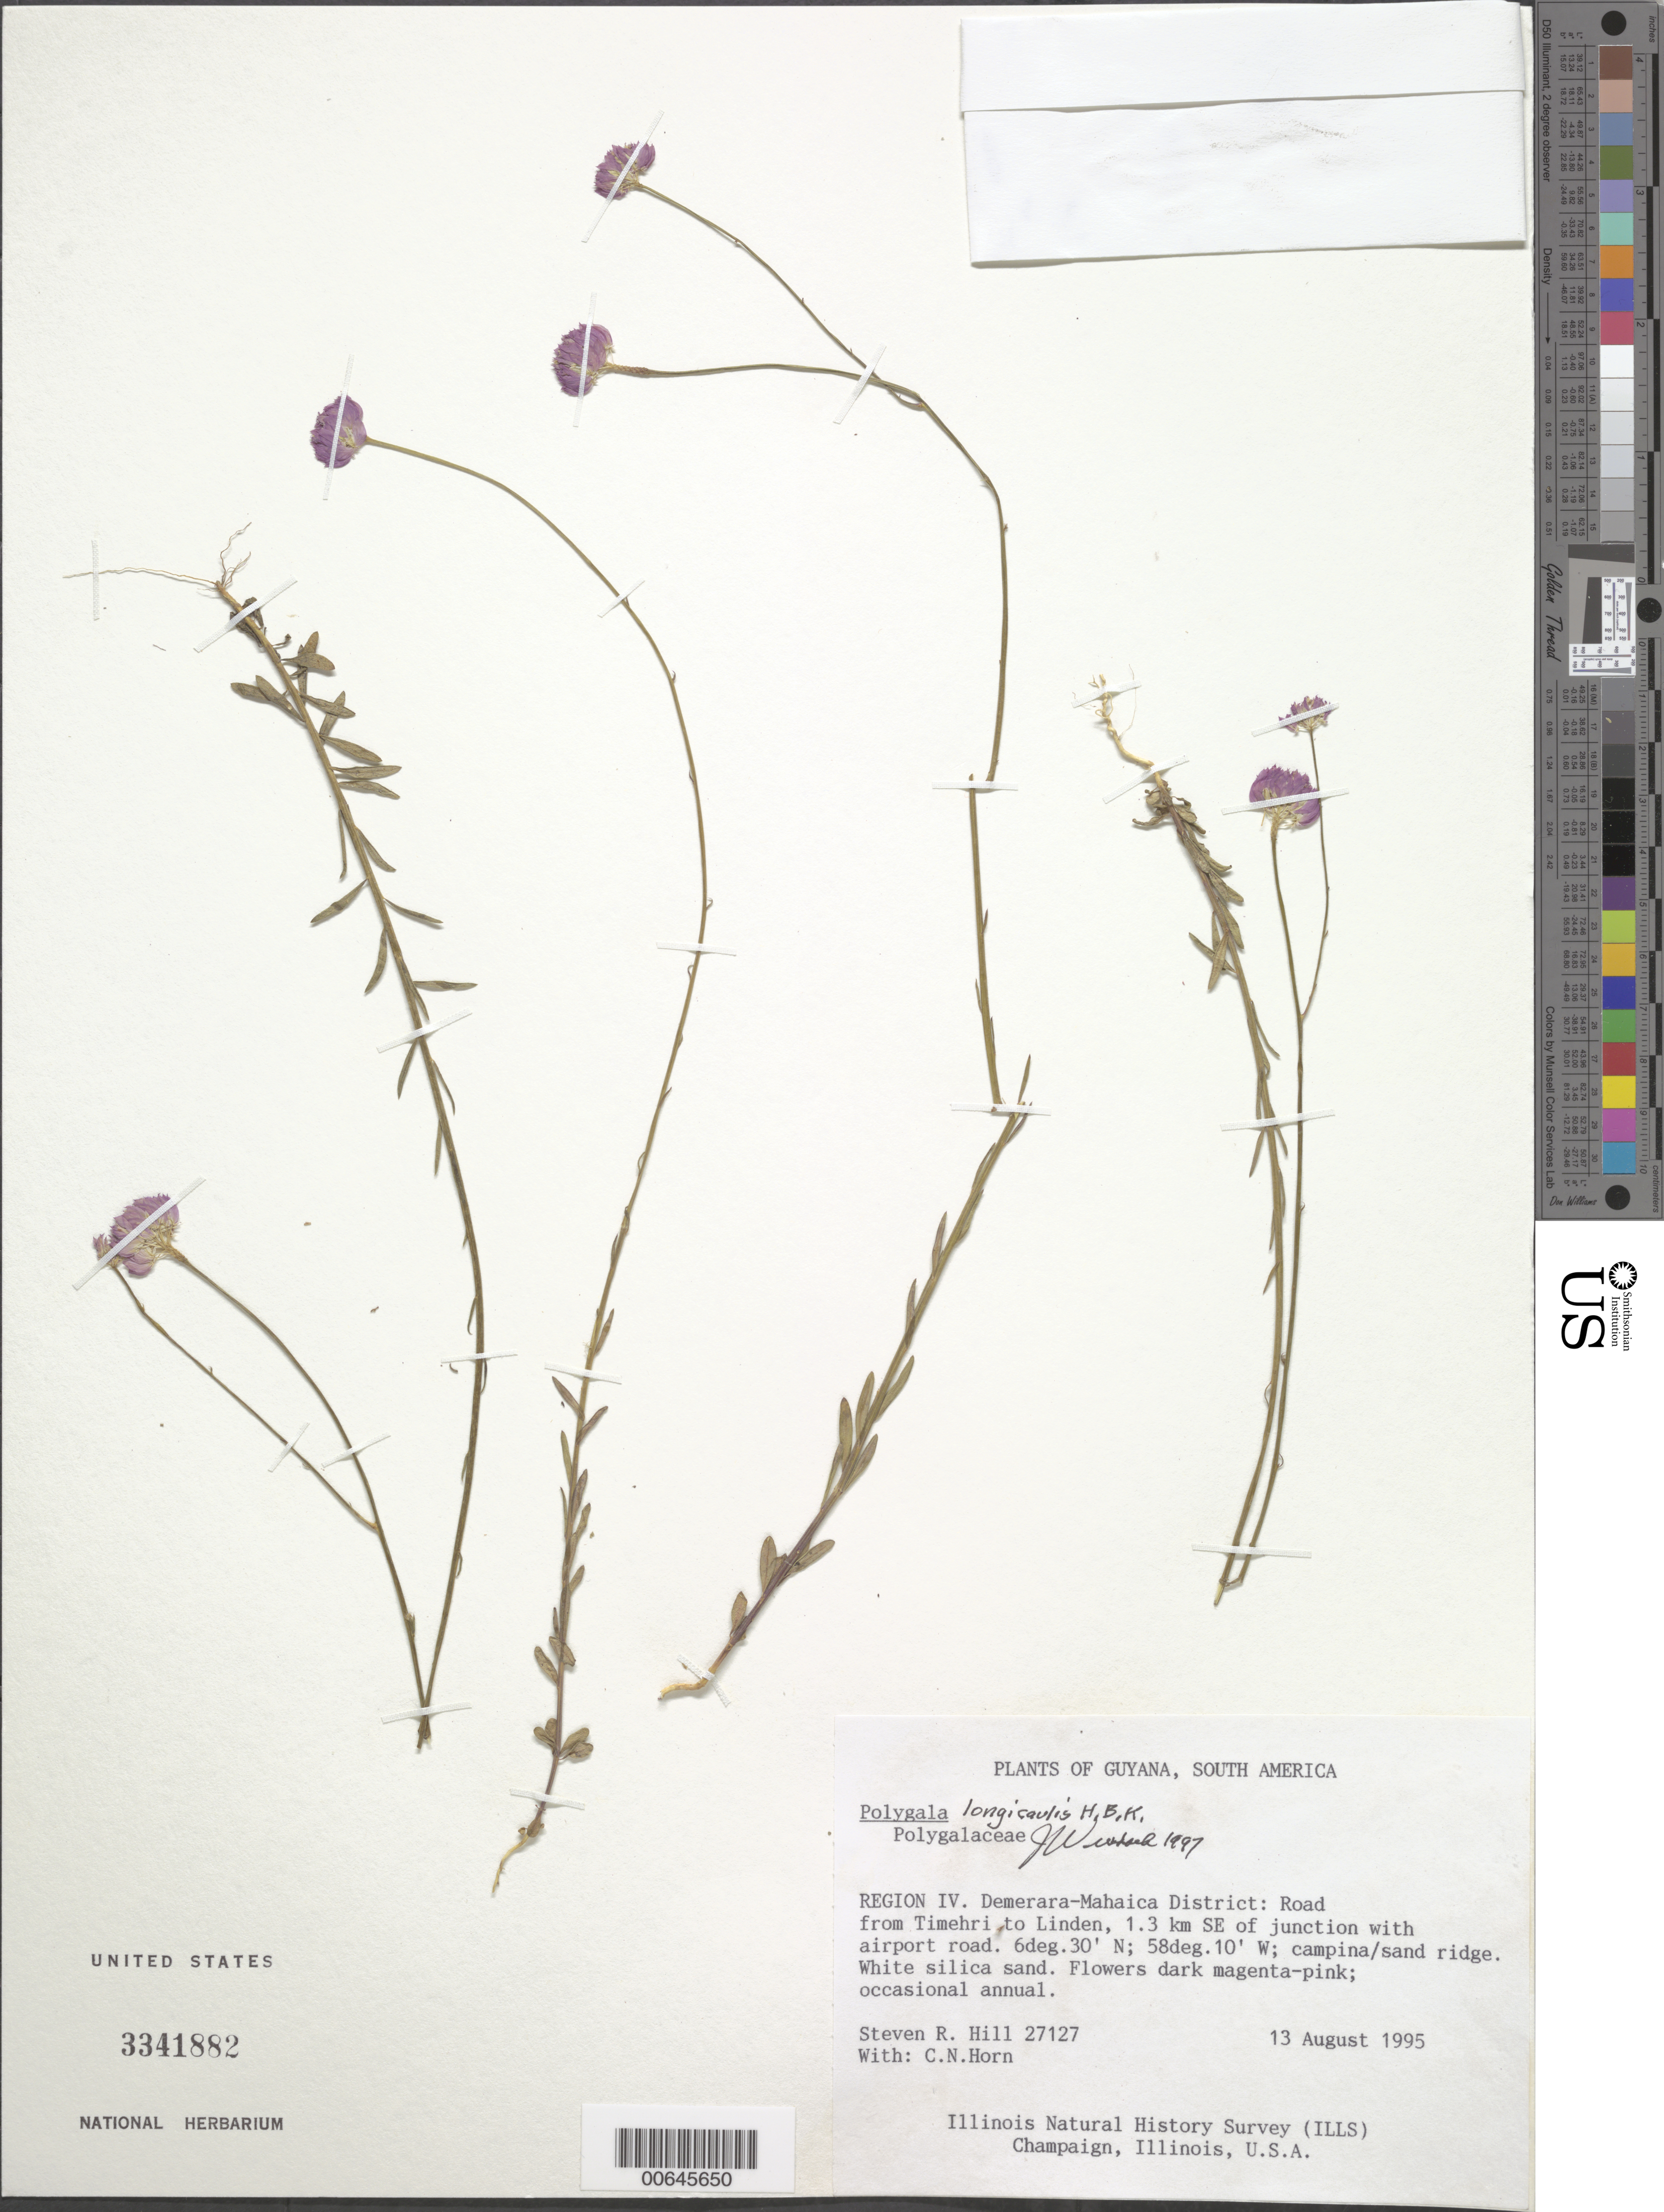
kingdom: Plantae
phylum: Tracheophyta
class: Magnoliopsida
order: Fabales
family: Polygalaceae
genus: Polygala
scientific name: Polygala longicaulis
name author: Kunth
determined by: Wurdack, John J., (US), US (UNITED STATES)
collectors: S. R. Hill & C. N. Horn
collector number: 27127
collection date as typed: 13-Aug-95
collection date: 1995-08-13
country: Guyana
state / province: Demerara-Mahaica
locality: Timehri to Linden road, 1.3 km SE of junc. with airport road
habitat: Campine/sand ridge,white silica sand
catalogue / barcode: US 3341882